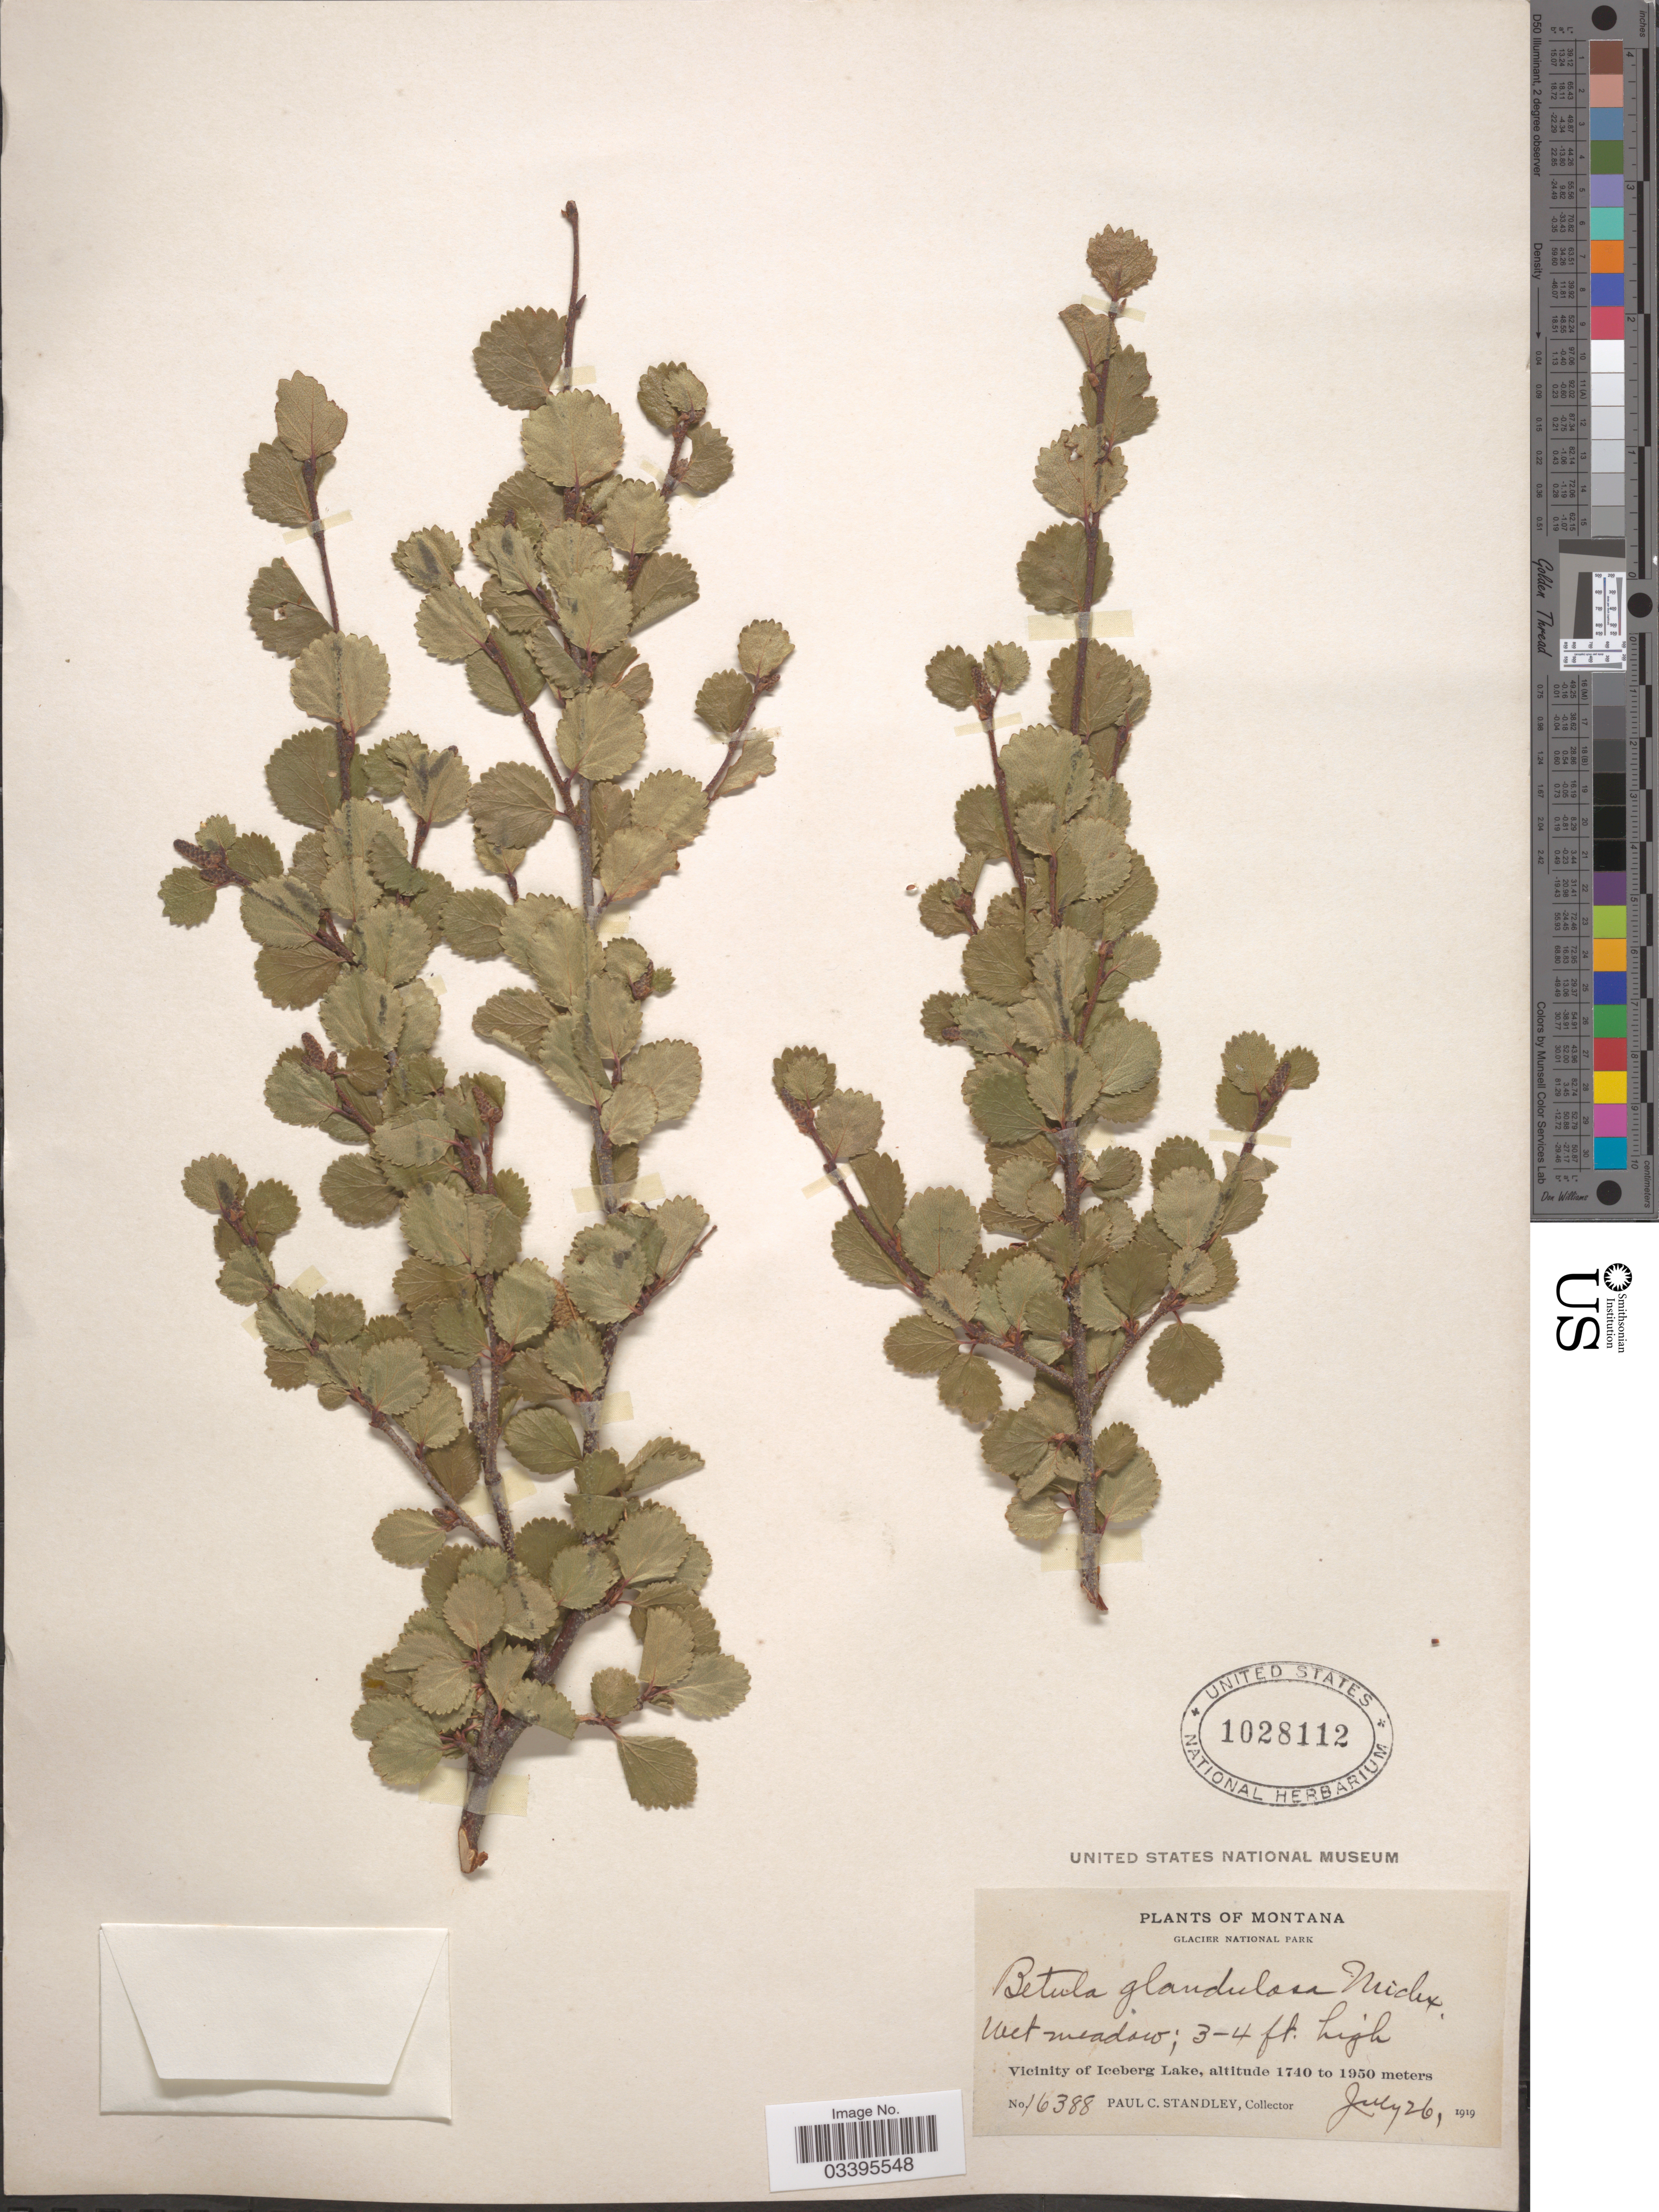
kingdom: Plantae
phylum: Tracheophyta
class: Magnoliopsida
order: Fagales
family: Betulaceae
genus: Betula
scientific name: Betula glandulosa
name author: Michx.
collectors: P. C. Standley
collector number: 16388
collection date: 1919-07-26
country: United States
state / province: Montana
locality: Glacier National Park. Vicinity of Iceberg Lake.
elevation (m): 1740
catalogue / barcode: US 1028112